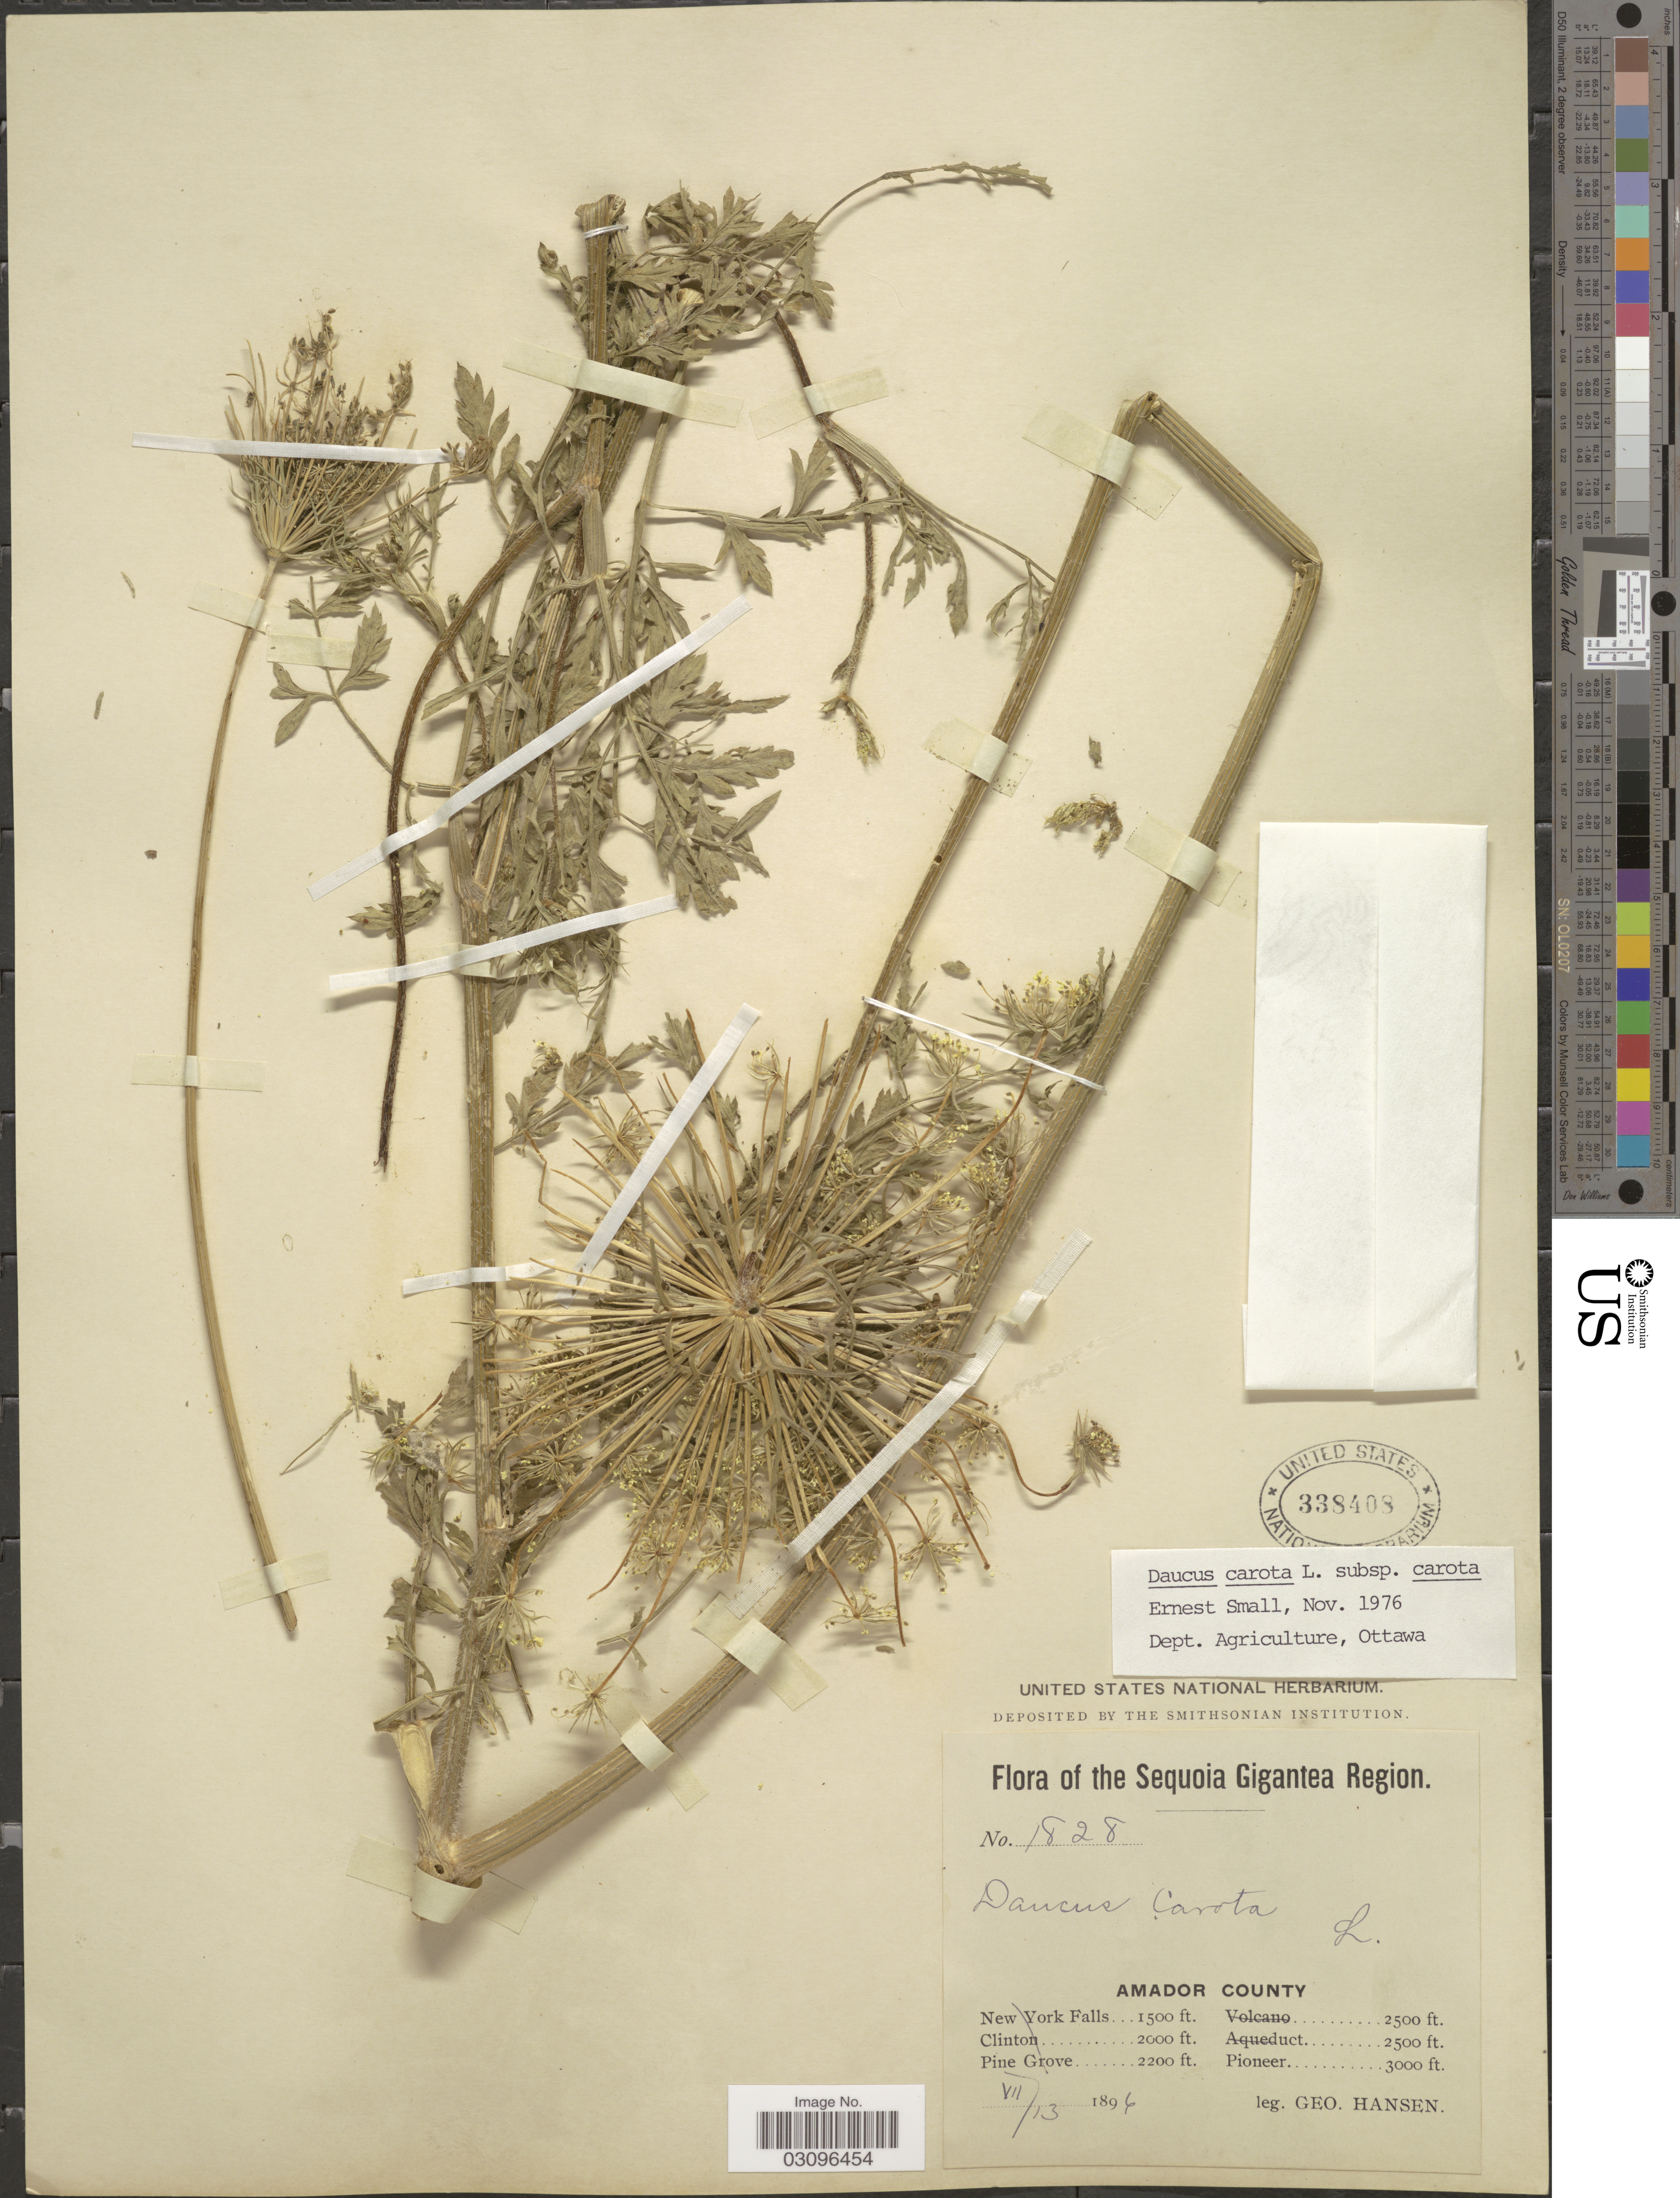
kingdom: Plantae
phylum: Tracheophyta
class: Magnoliopsida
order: Apiales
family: Apiaceae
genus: Daucus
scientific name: Daucus carota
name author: L.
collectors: G. Hansen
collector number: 1828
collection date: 1894-07-13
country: United States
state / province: California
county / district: Amador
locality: Sequoia Gigantea Region. Amador County. Pioneer.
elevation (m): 914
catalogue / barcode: US 338408